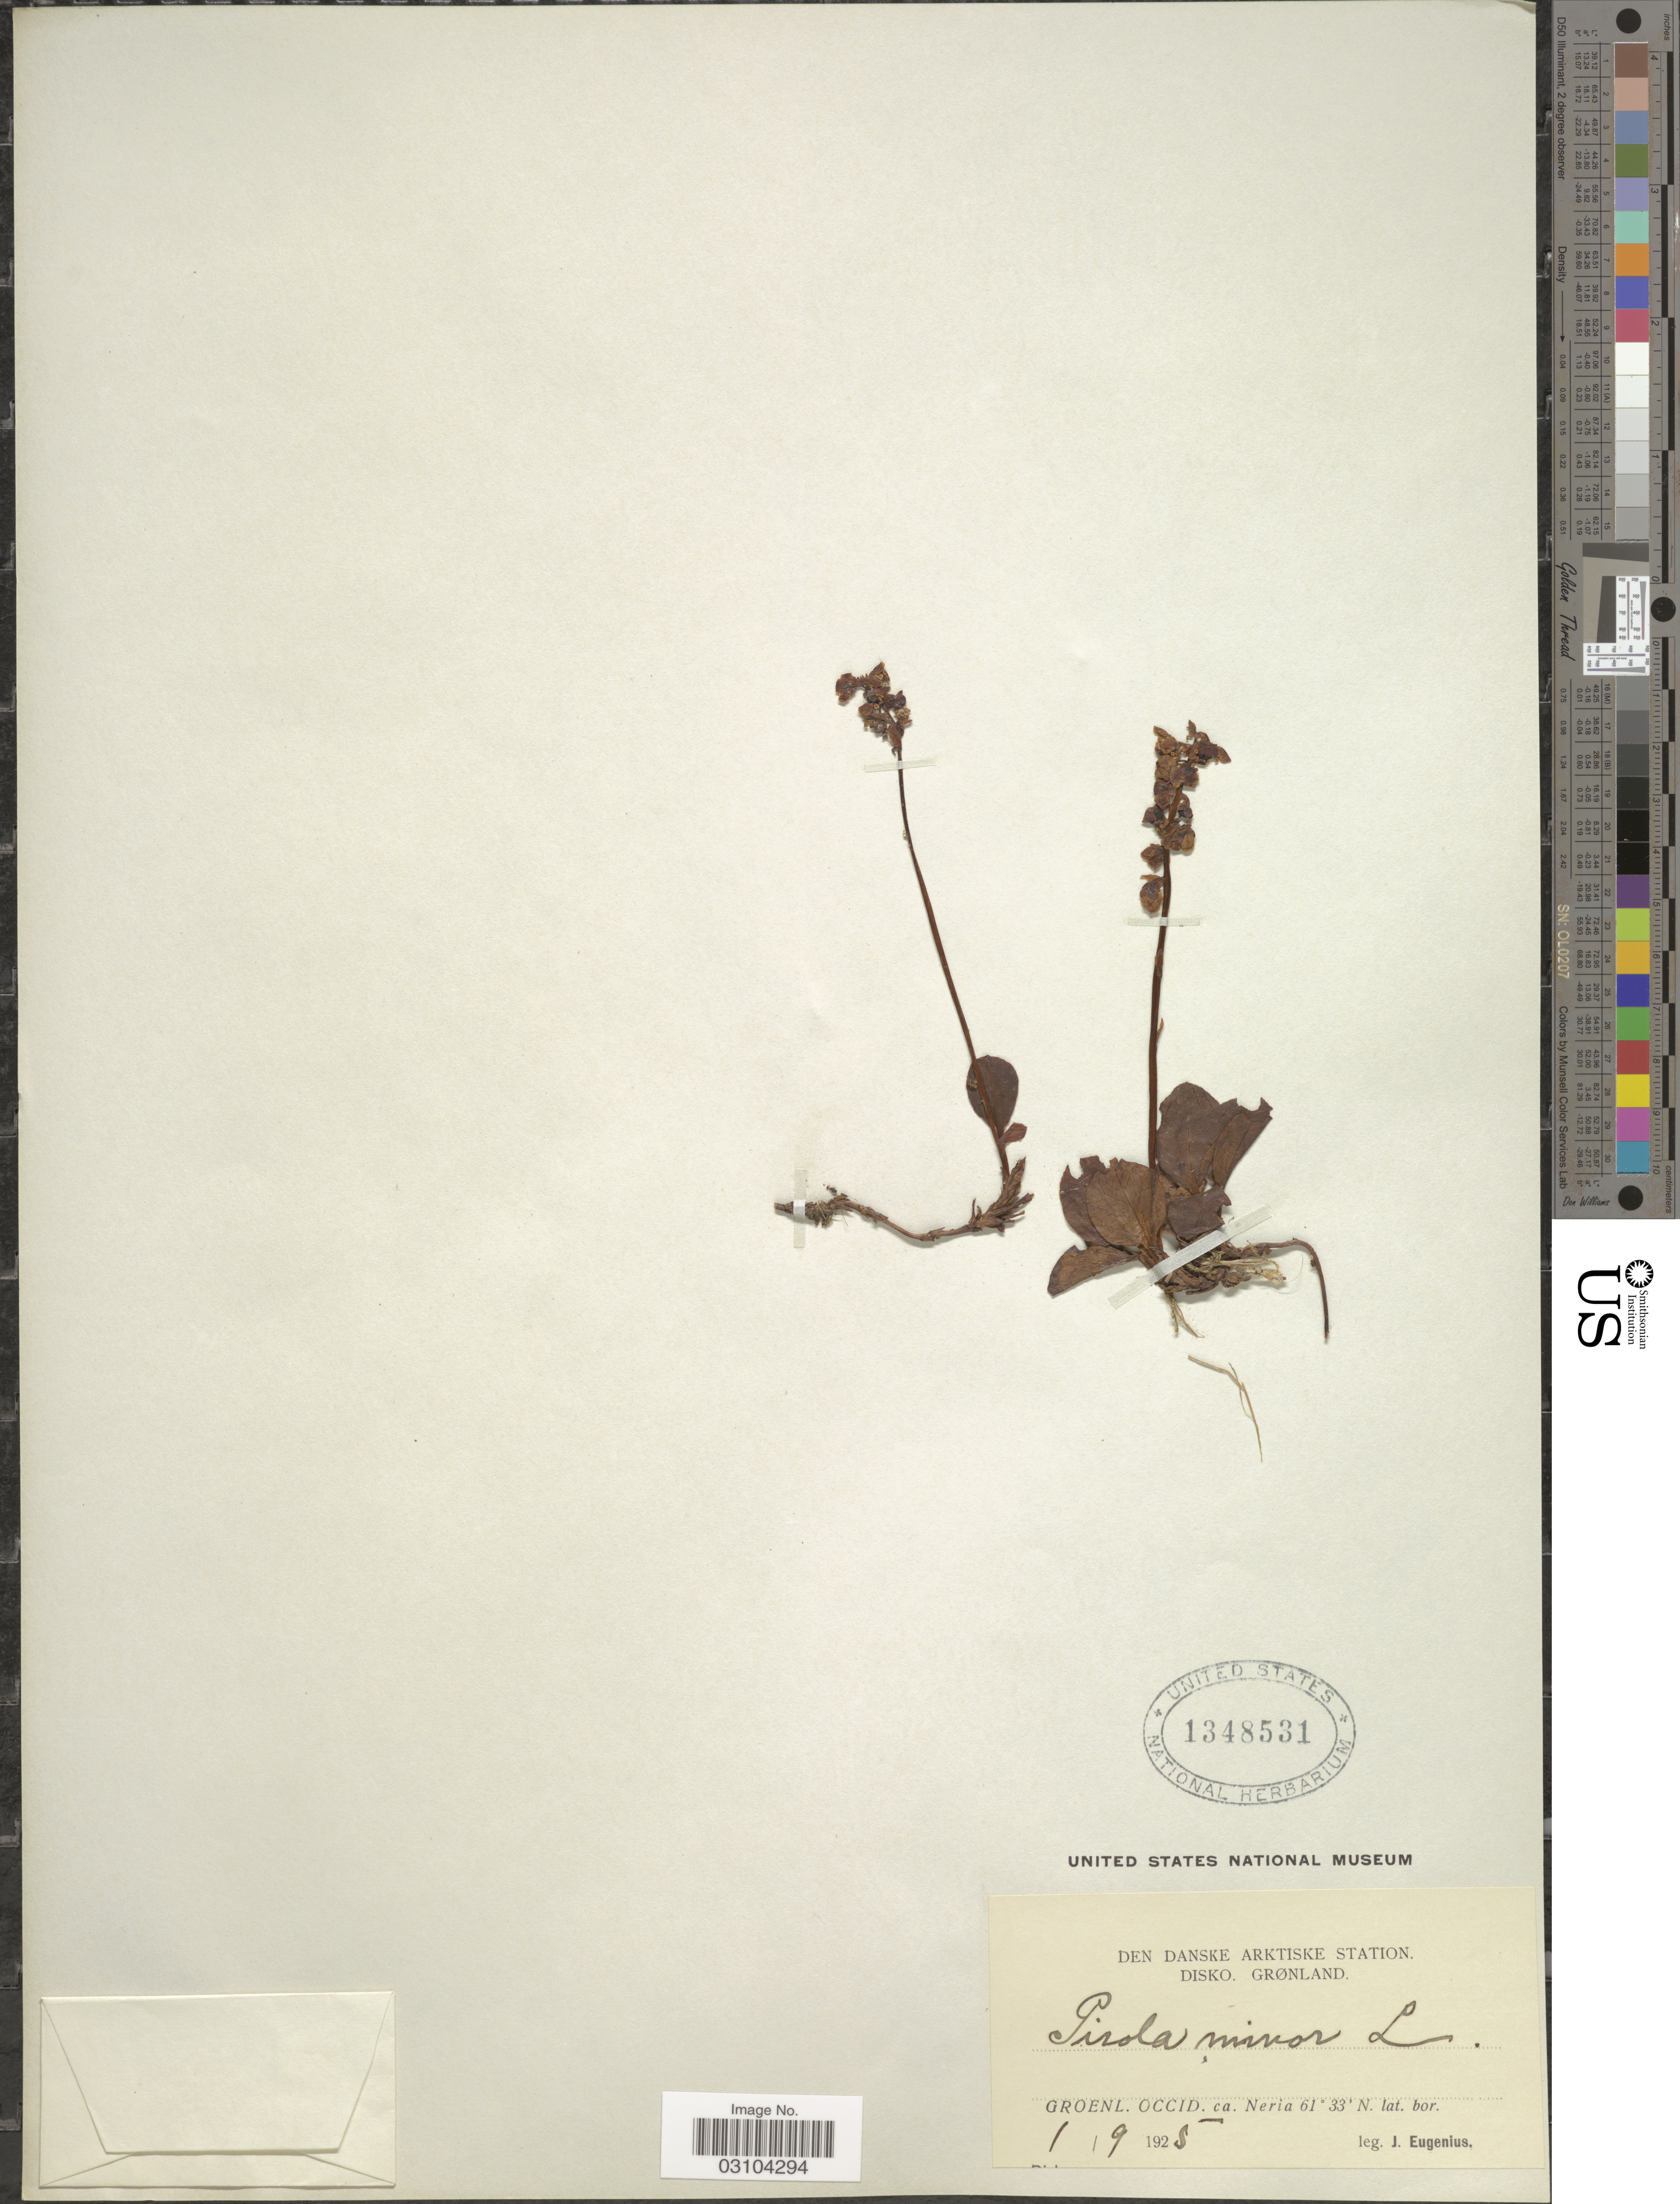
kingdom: Plantae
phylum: Tracheophyta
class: Magnoliopsida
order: Ericales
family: Ericaceae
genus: Pyrola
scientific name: Pyrola minor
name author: L.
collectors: J. Eugenius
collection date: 1925-09-01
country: Greenland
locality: Den Danske Arktiske Station. Disko. Groenl. Occid. ca. Neria.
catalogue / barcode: US 1348531